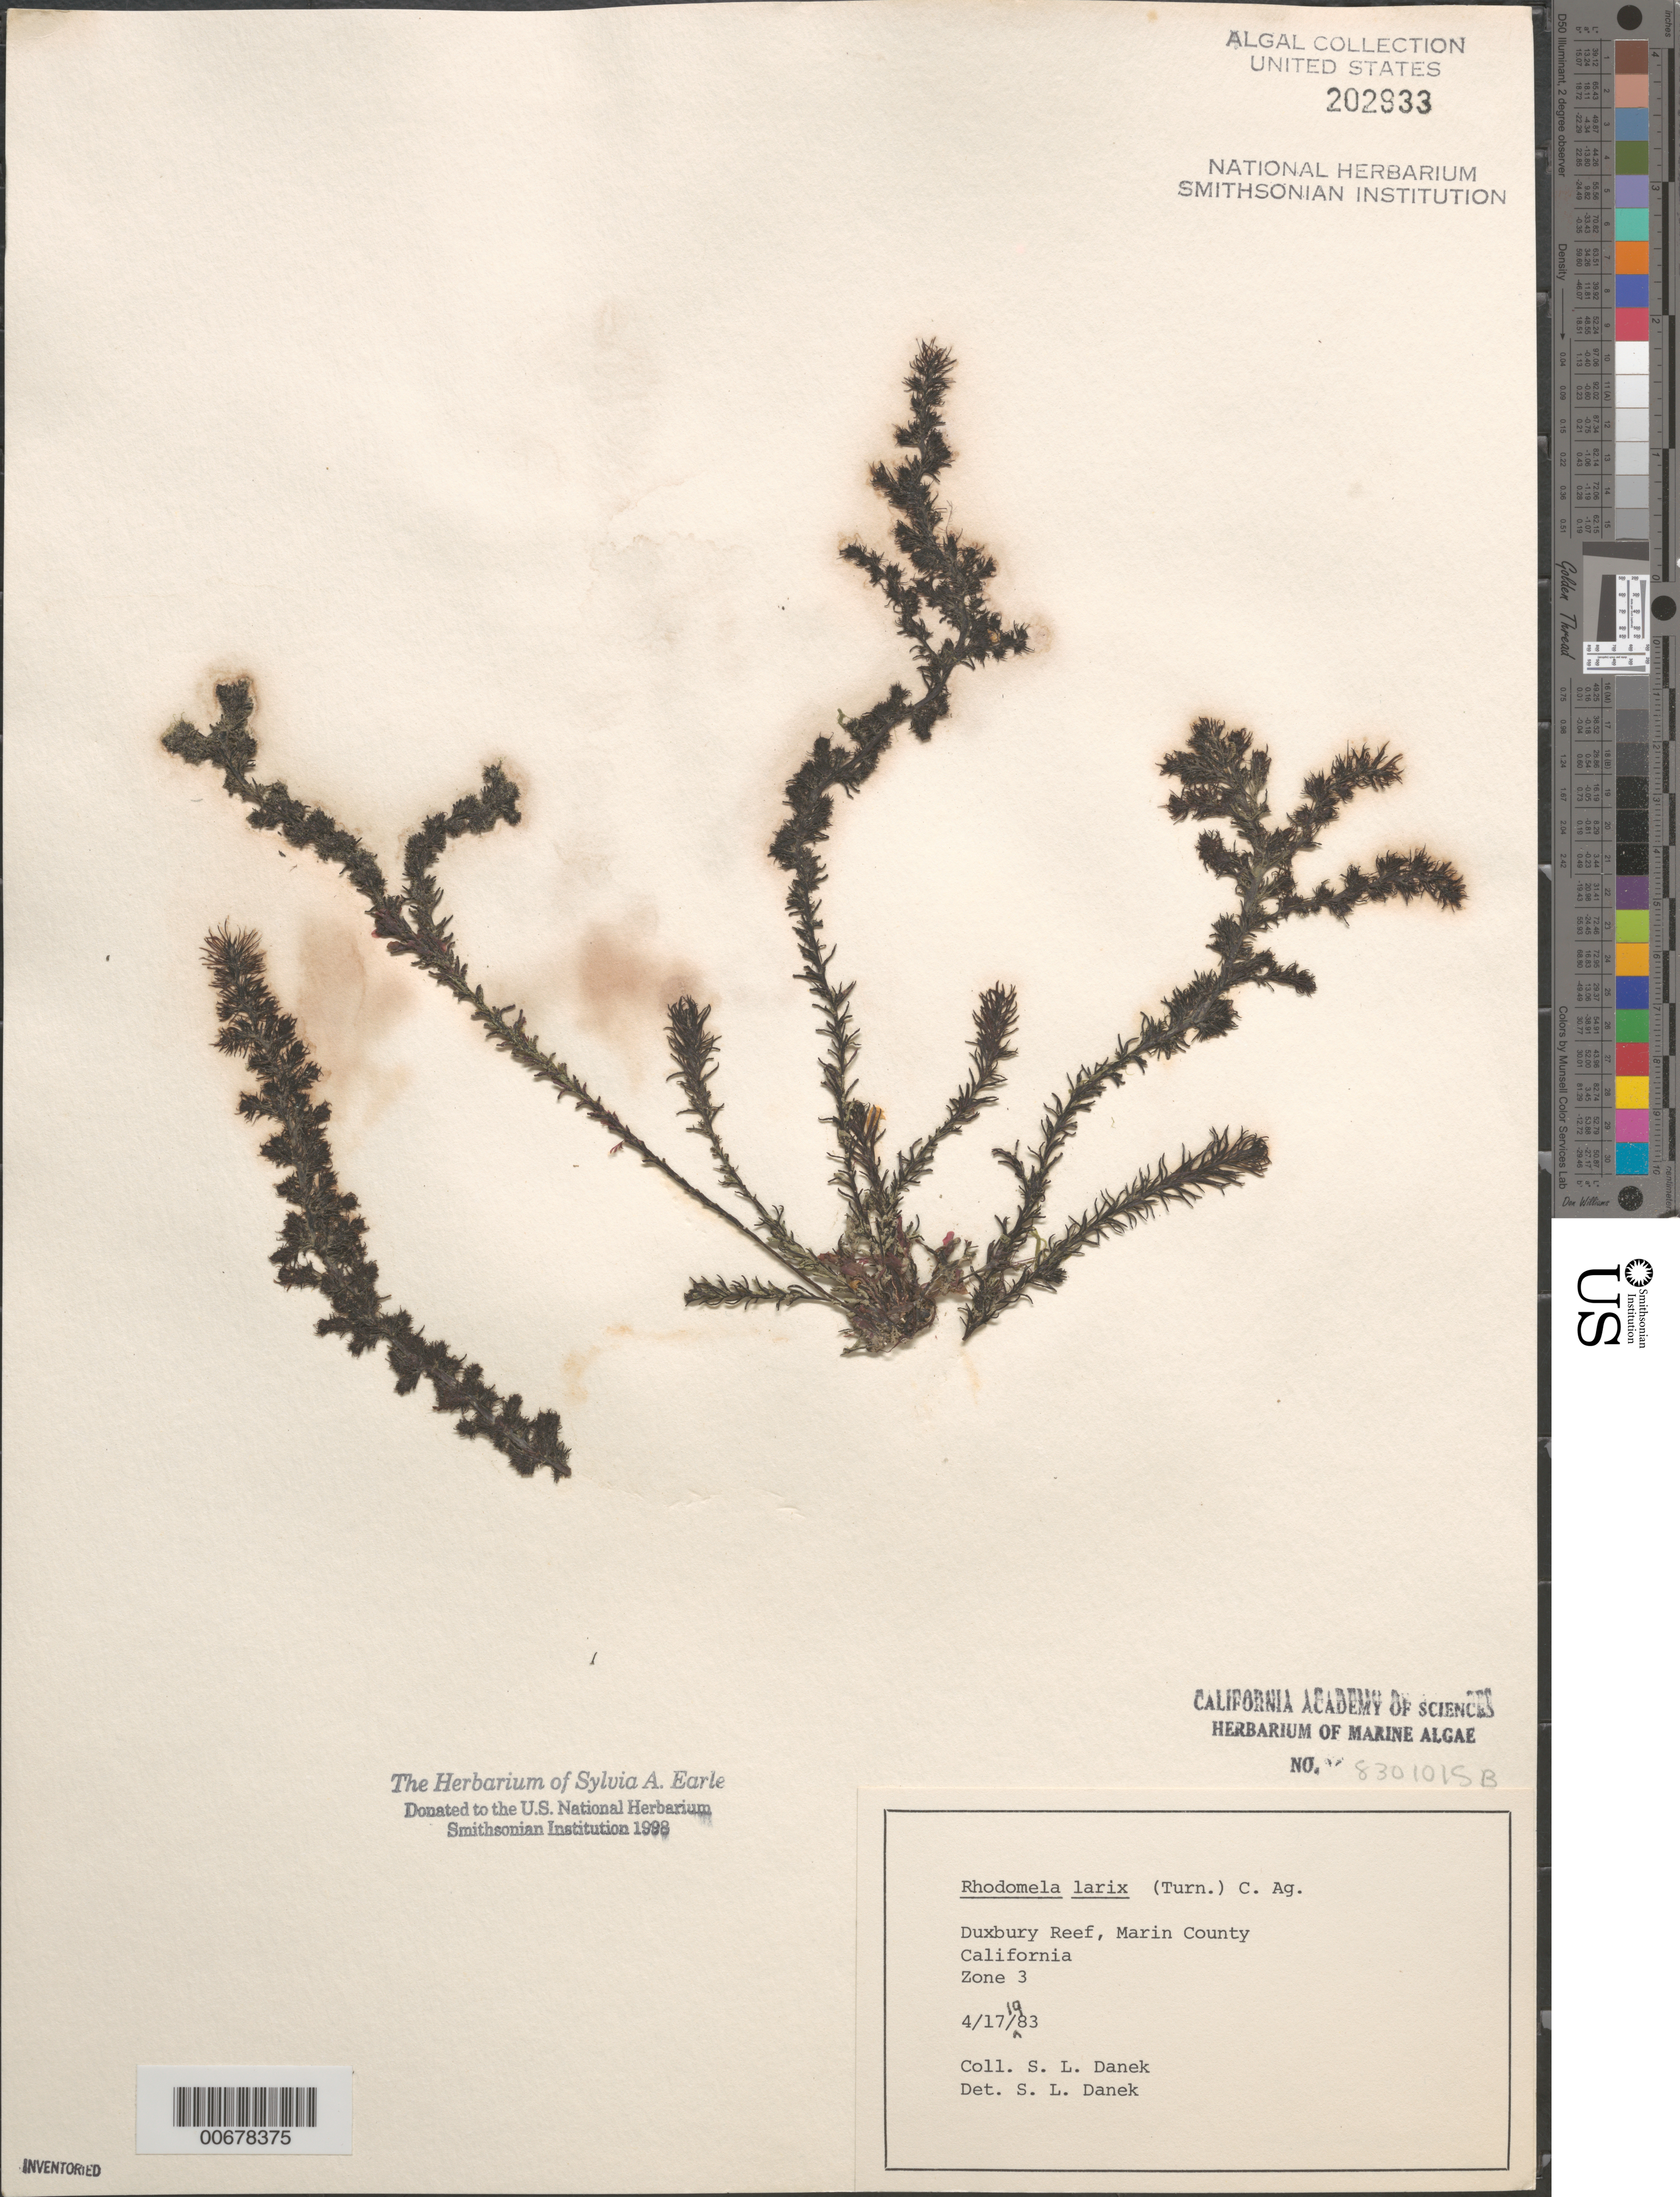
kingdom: Plantae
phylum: Rhodophyta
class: Florideophyceae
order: Ceramiales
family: Rhodomelaceae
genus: Neorhodomela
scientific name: Neorhodomela larix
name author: (Turner) Masuda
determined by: Algae name updating Project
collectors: S. Danek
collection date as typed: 17 Apr 1983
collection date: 1983-04-17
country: United States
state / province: California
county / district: Marin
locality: Duxbury Reef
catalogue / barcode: US 202933